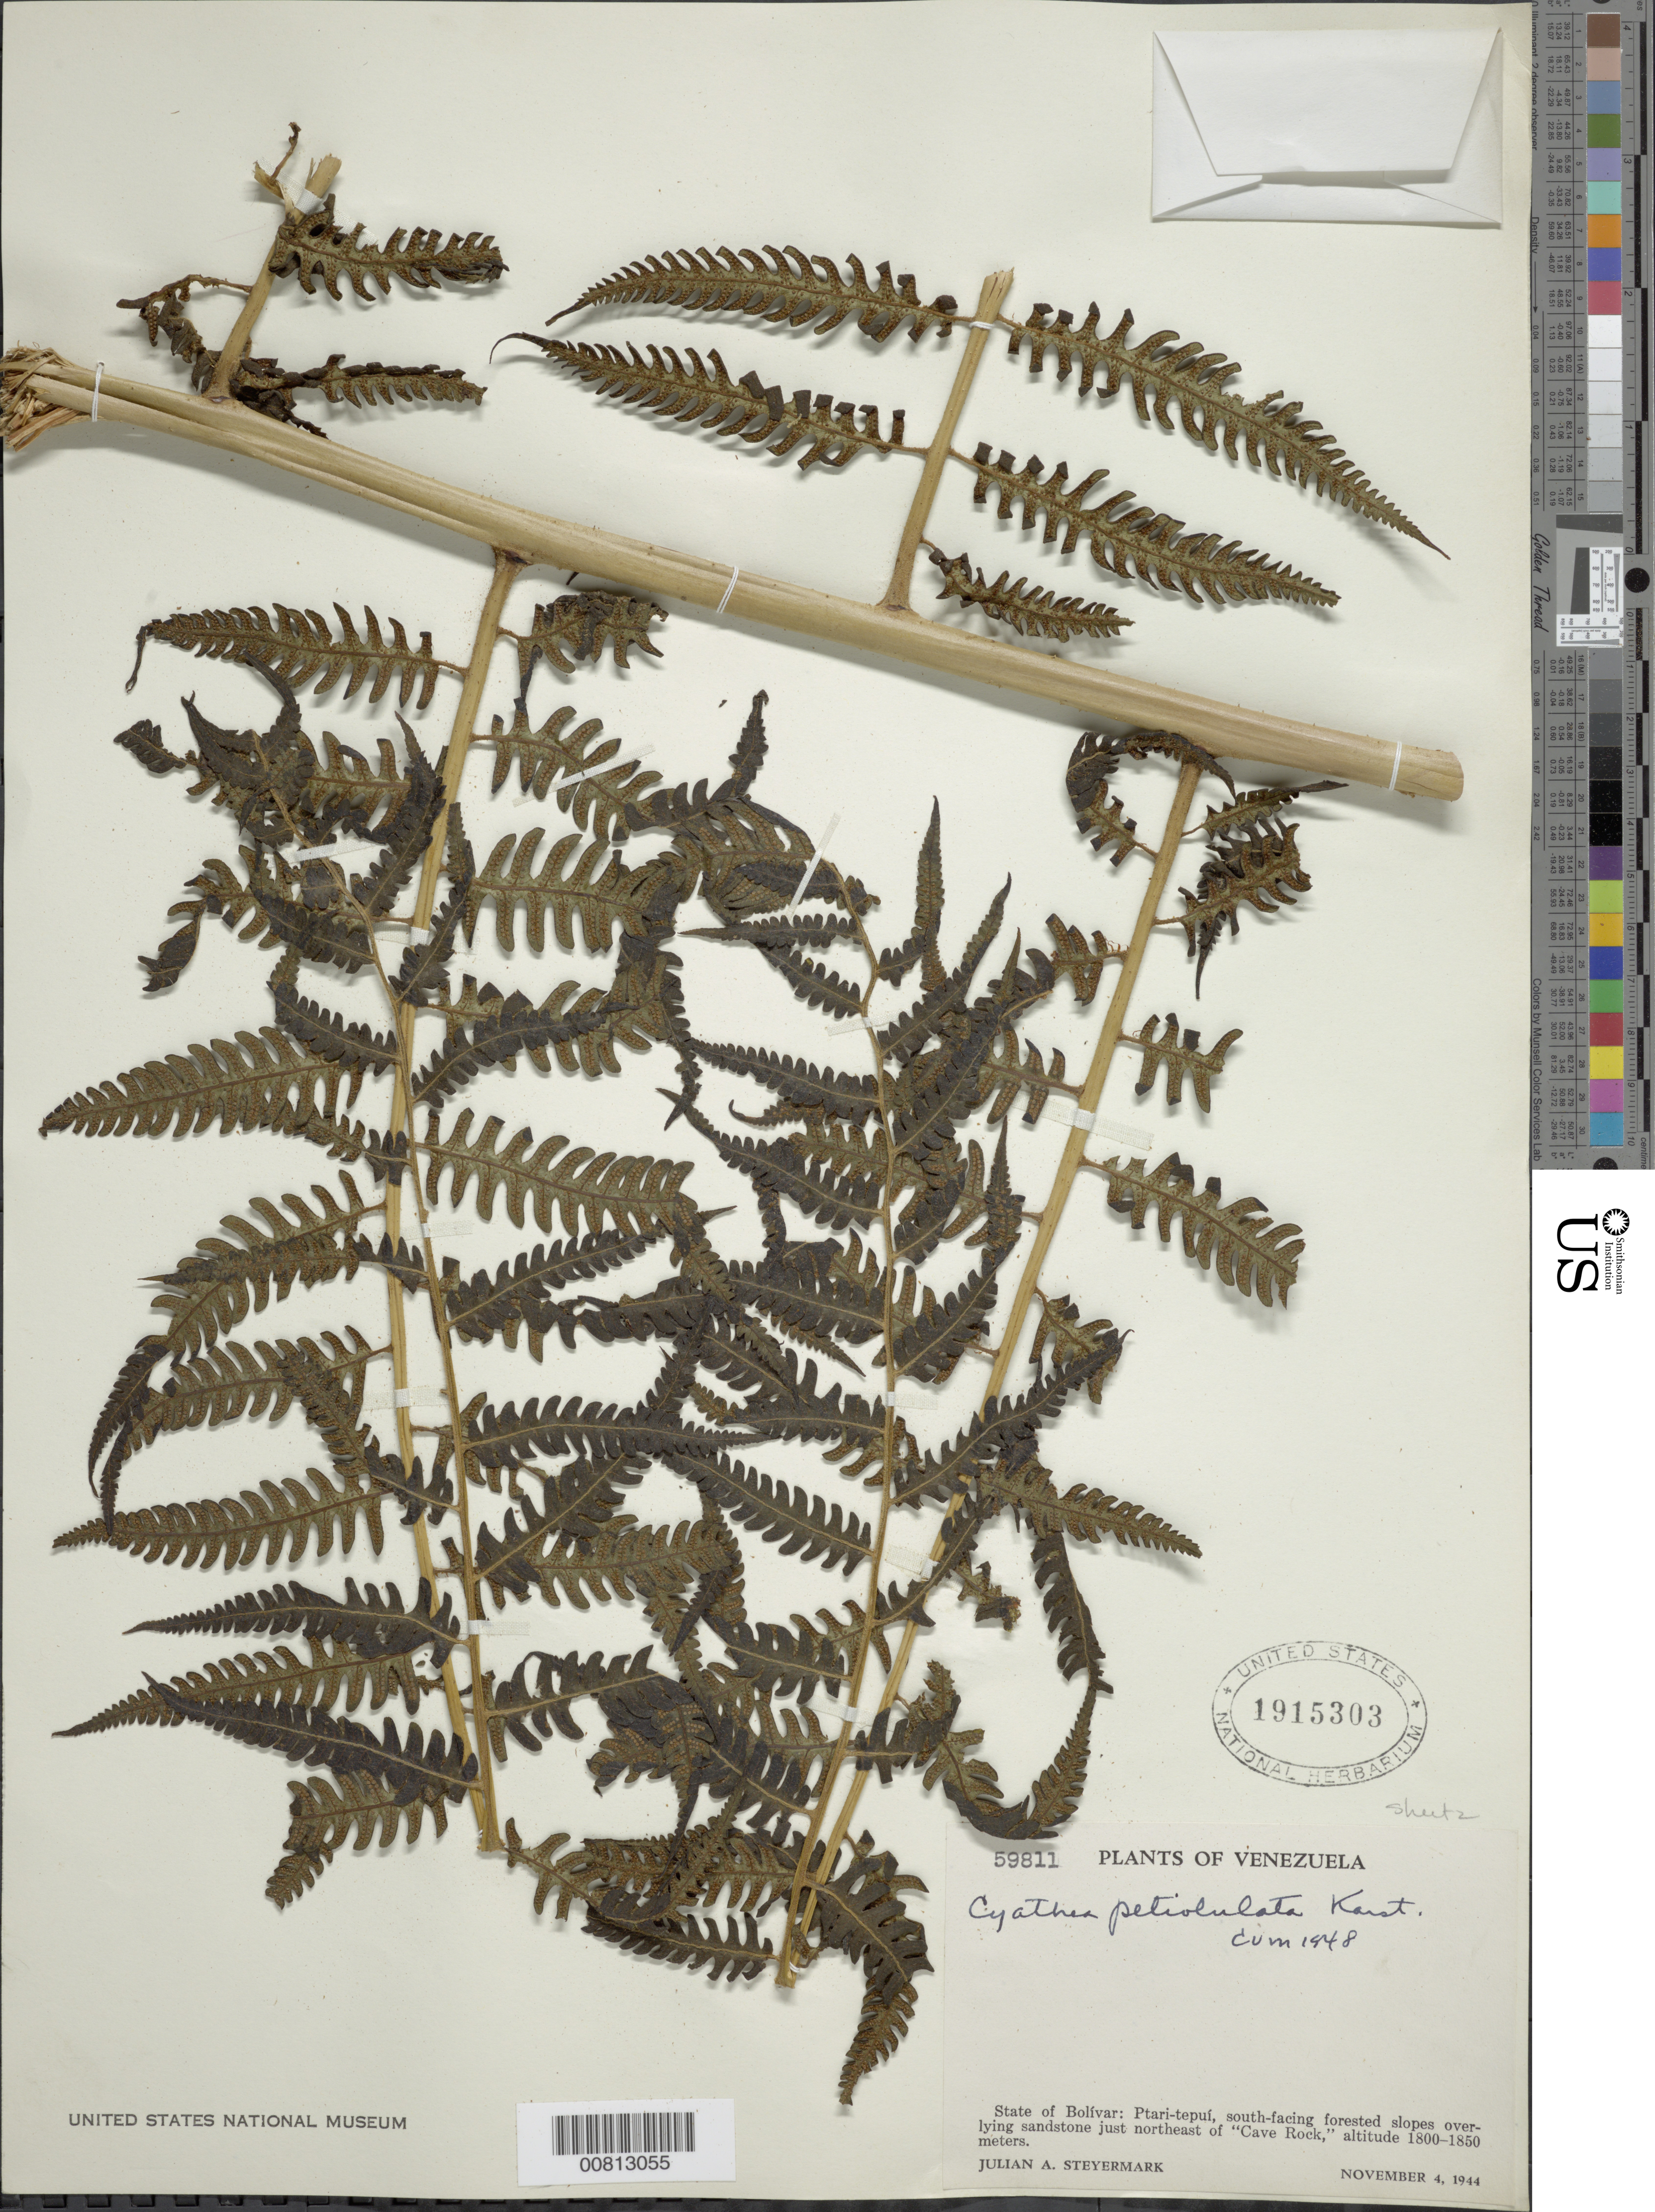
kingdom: Plantae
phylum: Tracheophyta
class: Polypodiopsida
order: Cyatheales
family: Cyatheaceae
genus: Cyathea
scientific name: Cyathea divergens var. divergens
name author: Kunze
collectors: J. Steyermark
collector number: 59811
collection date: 1944-11-04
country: Venezuela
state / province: Bolivar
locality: State of Bolívar: Ptari-tepuí, south-facing forested slopes overlying sandstone just northeast of "Cave Rock"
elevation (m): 1800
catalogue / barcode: US 1915303